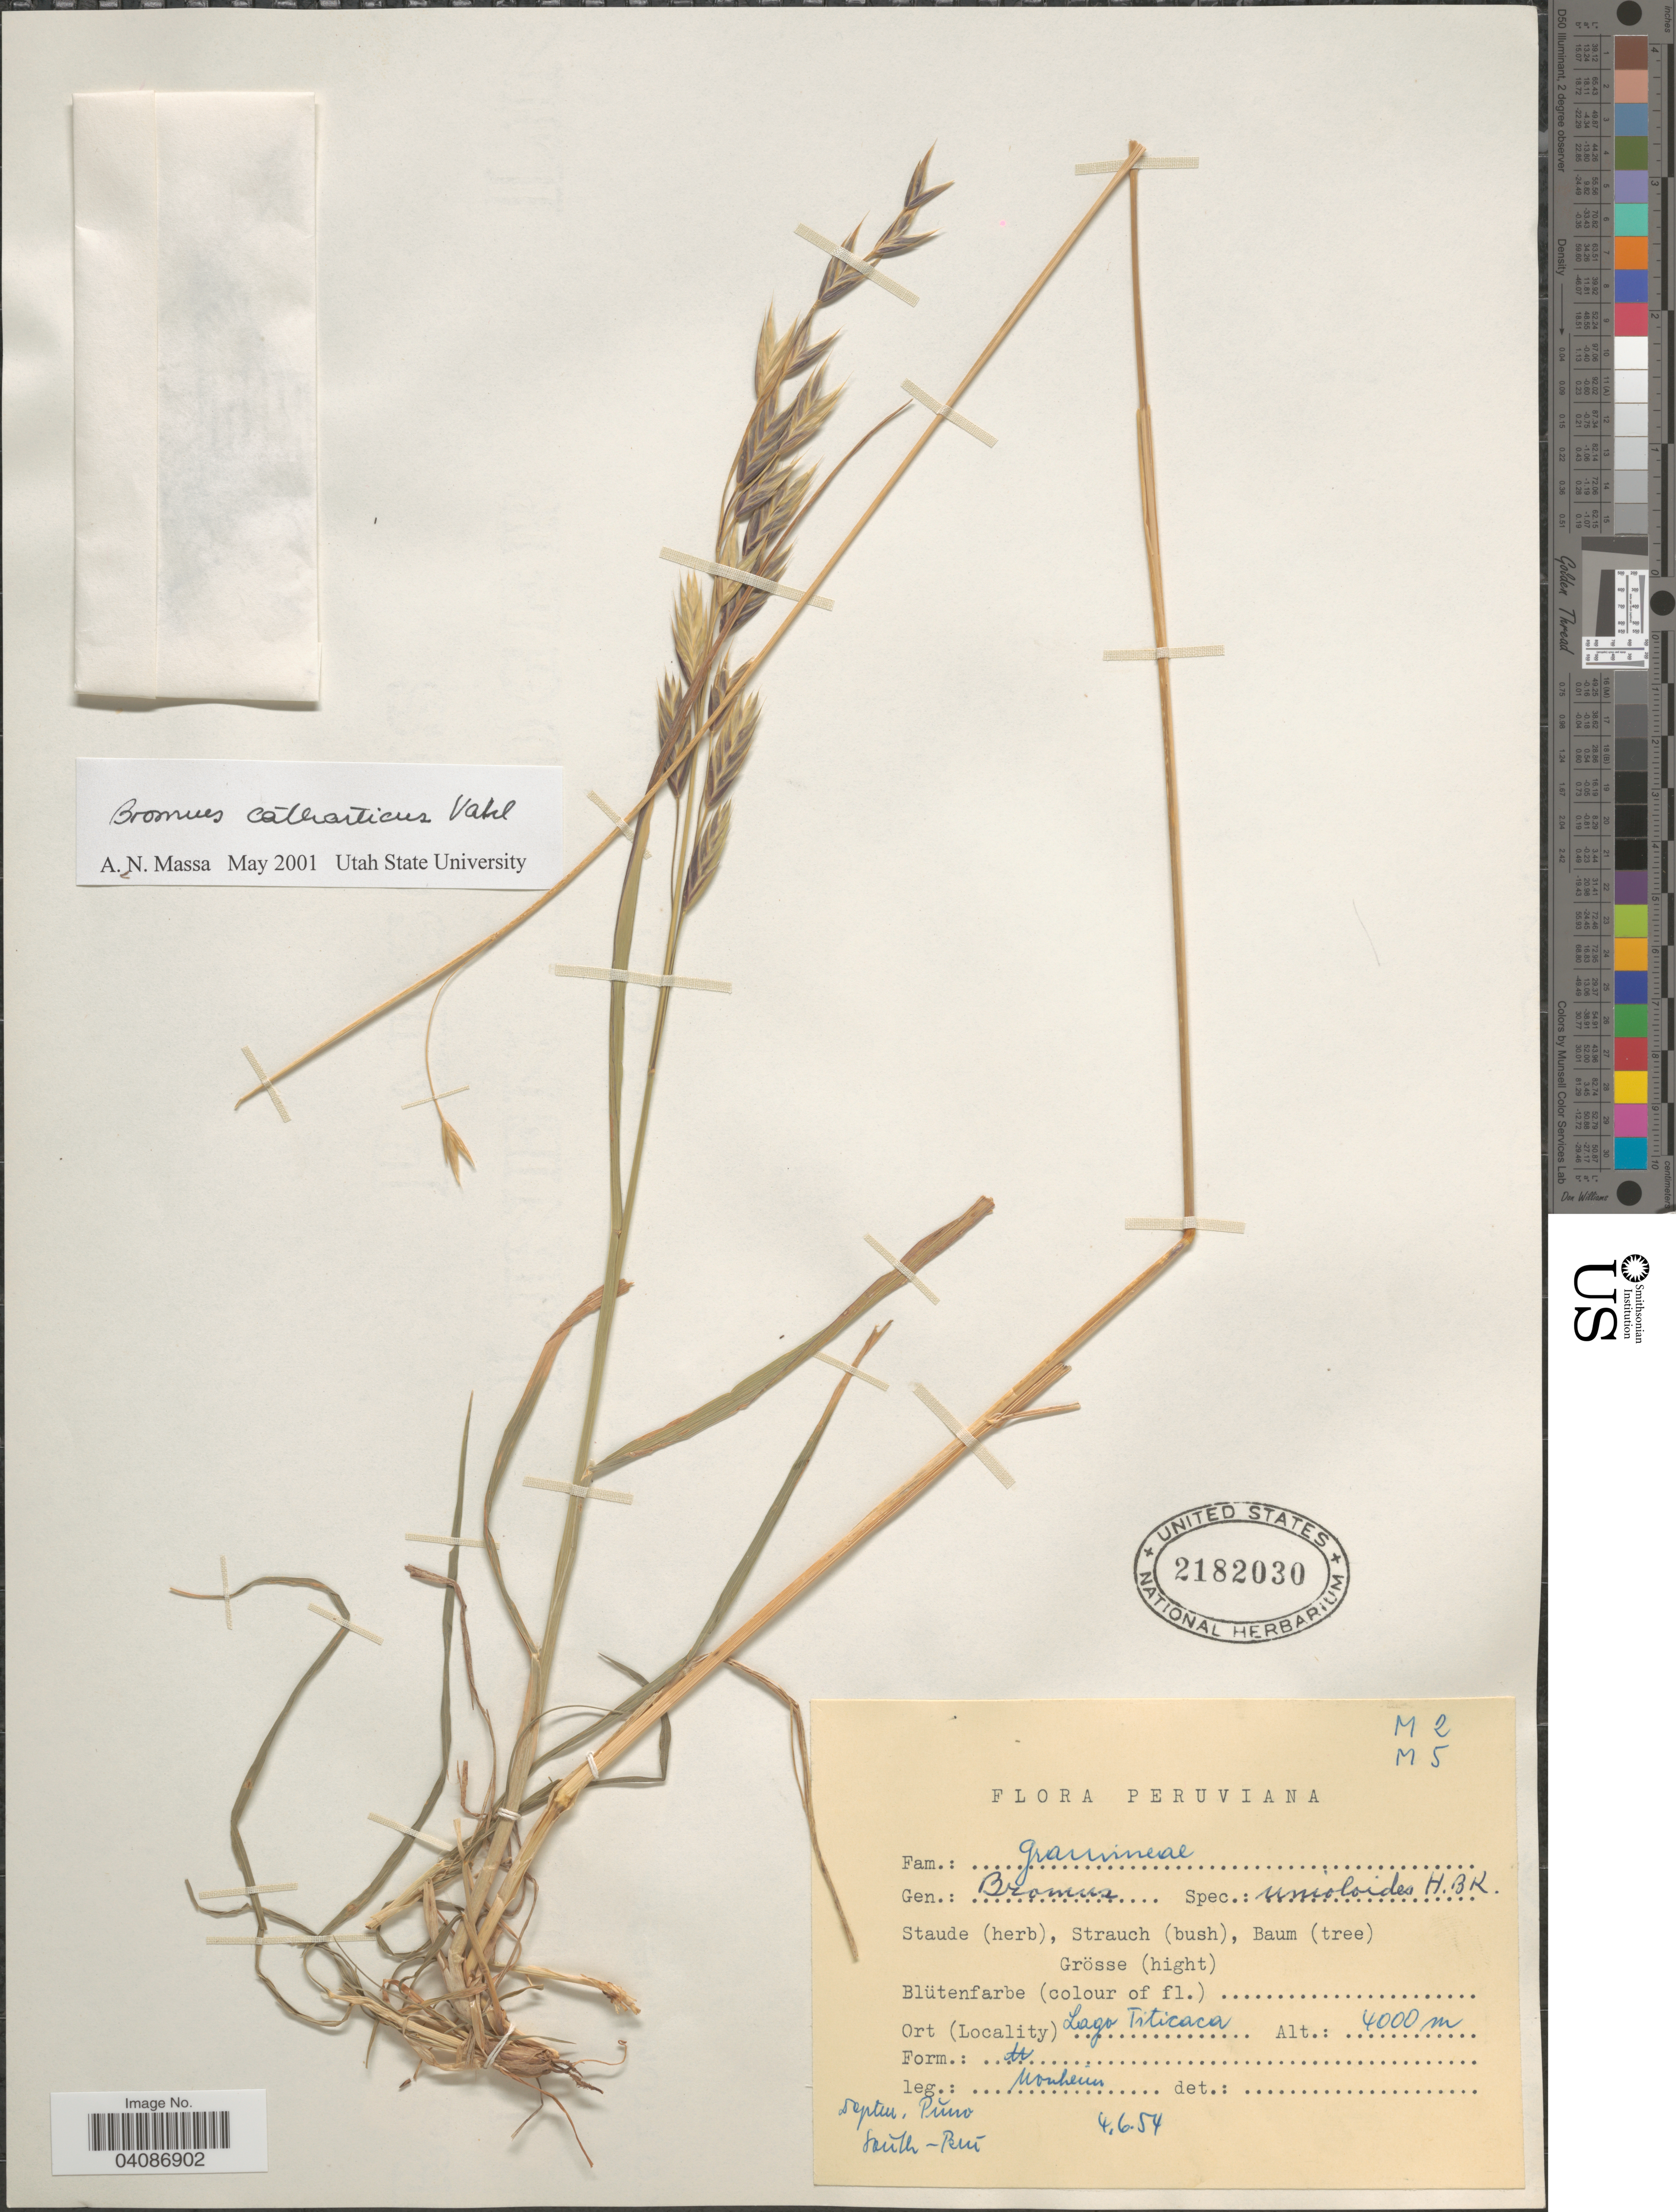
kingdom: Plantae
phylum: Tracheophyta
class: Liliopsida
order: Poales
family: Poaceae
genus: Bromus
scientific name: Bromus catharticus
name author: Vahl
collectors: V. Monheim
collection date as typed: Transcribed d/m/y: 4/6/54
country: Peru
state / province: Puno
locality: Lago Titicaca. Deptm. Puno. South-Peru.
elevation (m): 4000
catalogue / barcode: US 2182030